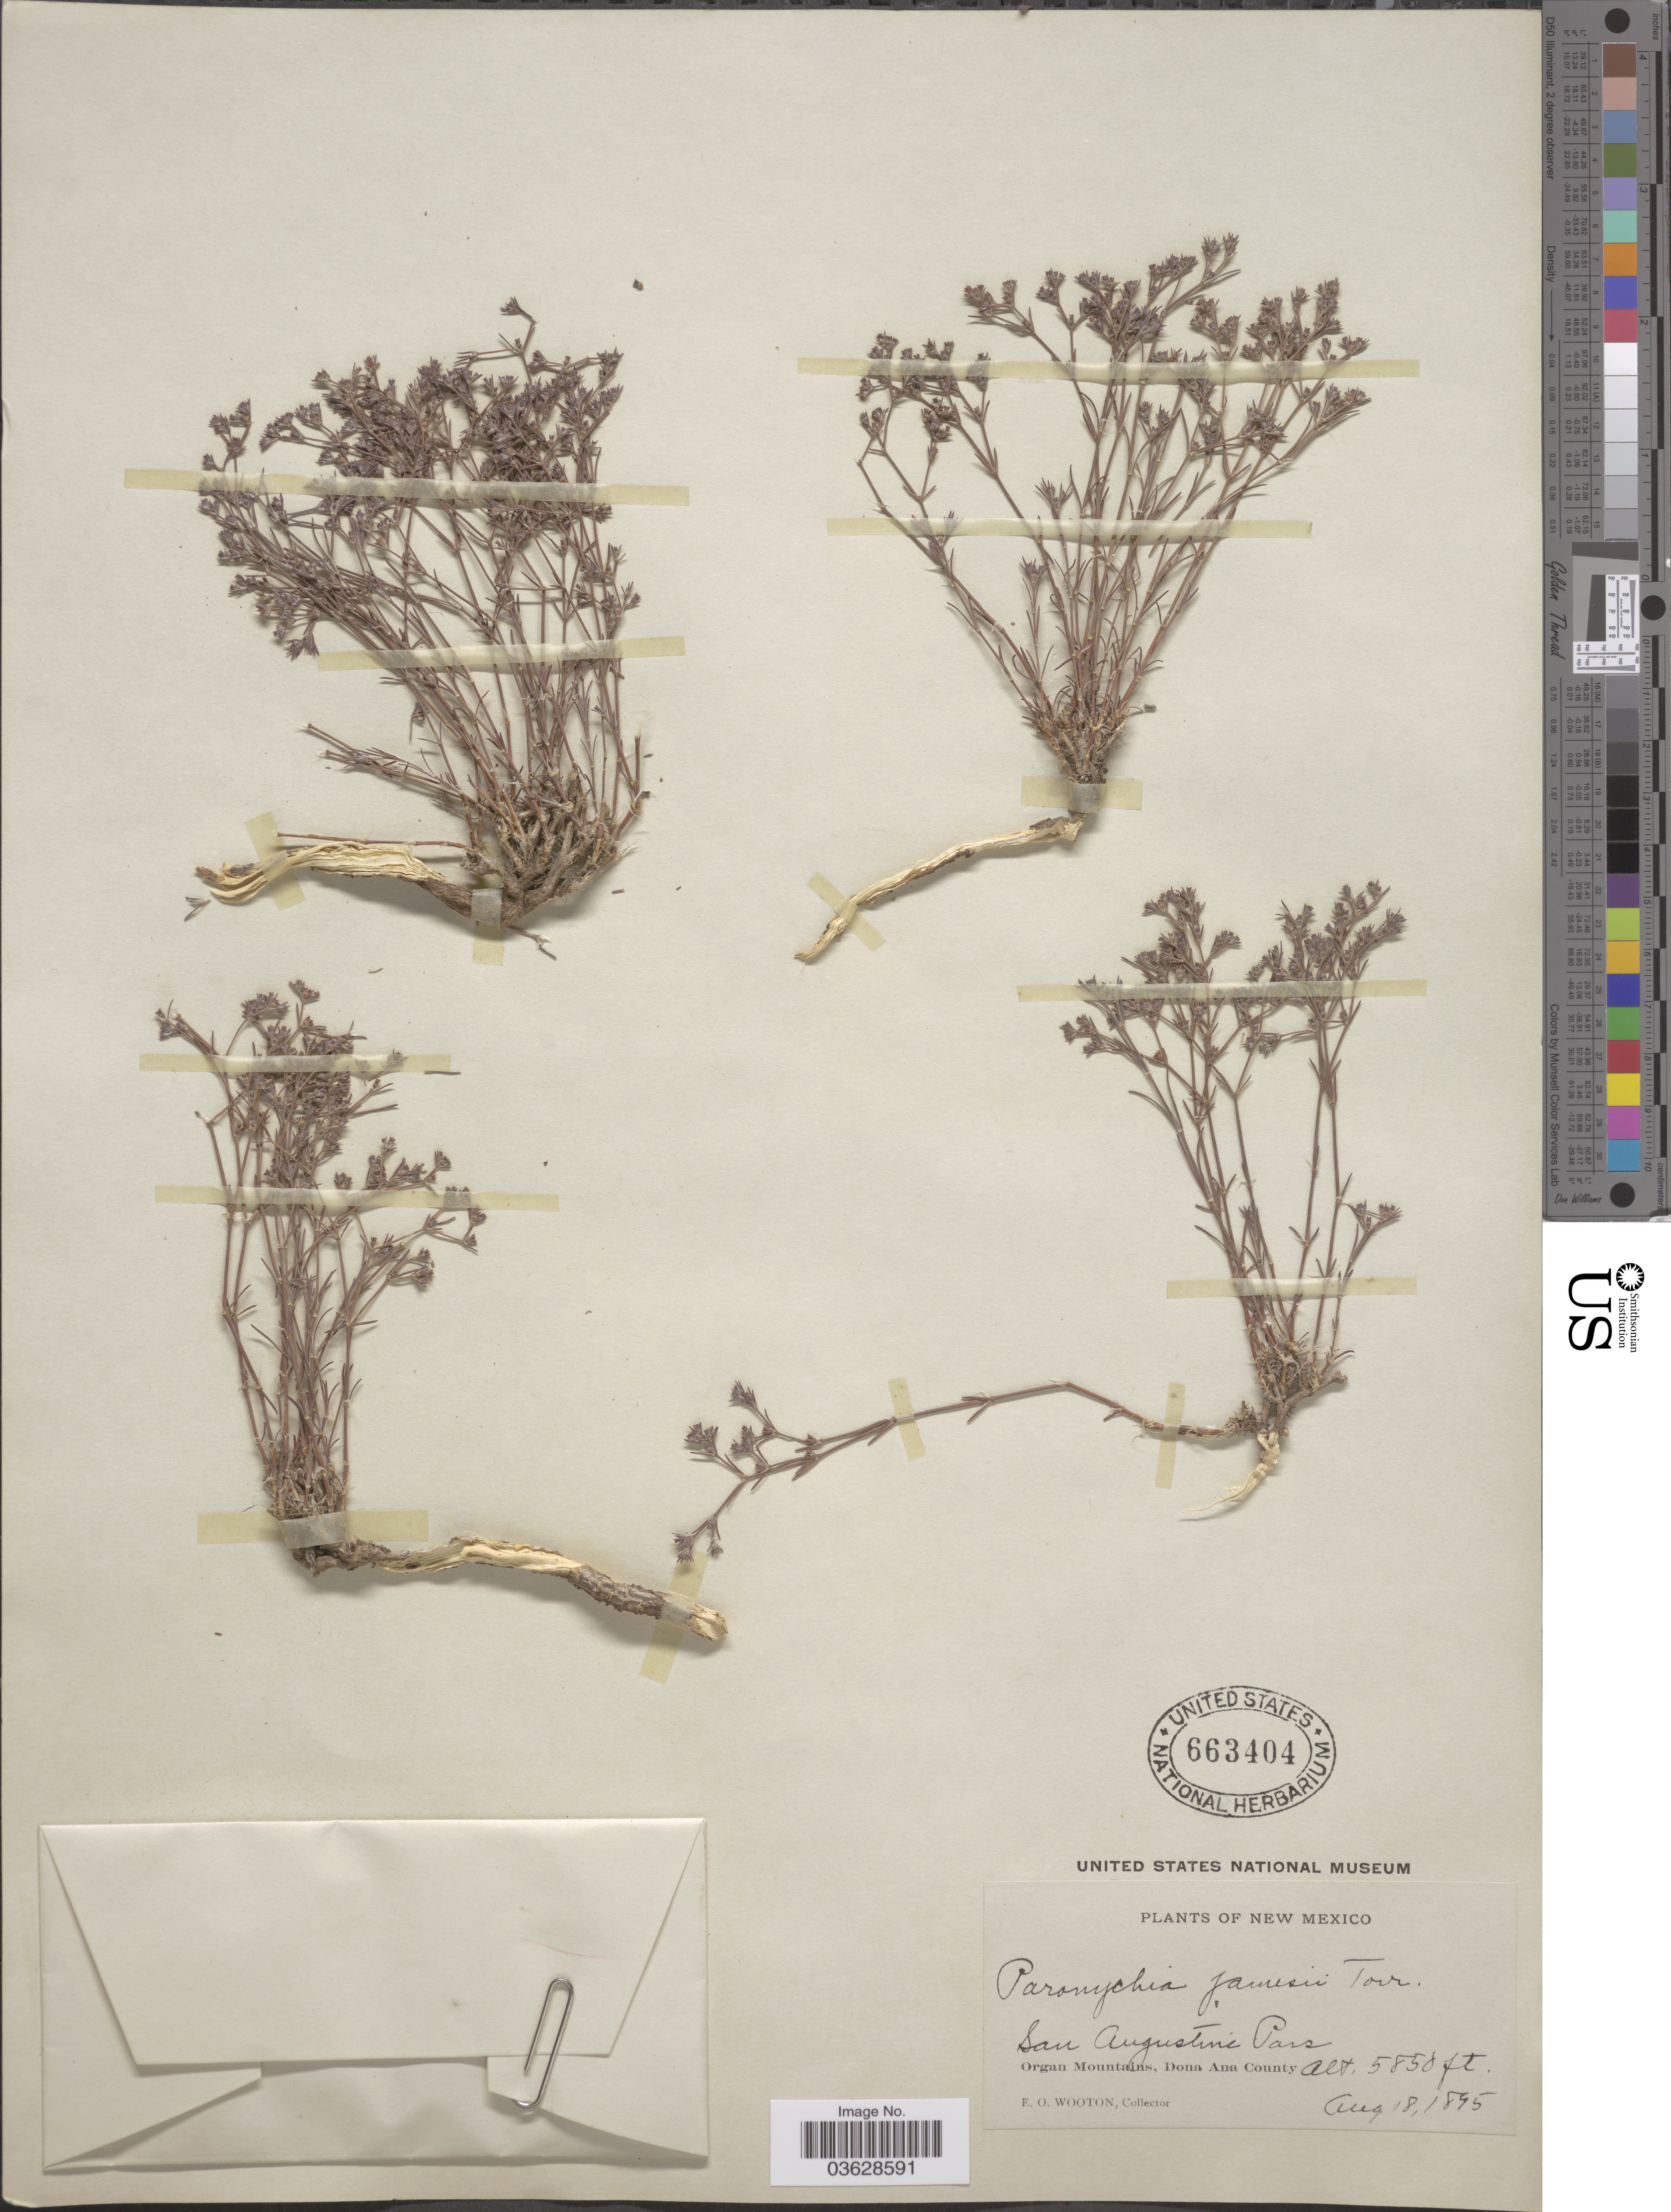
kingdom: Plantae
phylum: Tracheophyta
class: Magnoliopsida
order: Caryophyllales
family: Caryophyllaceae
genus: Paronychia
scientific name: Paronychia jamesii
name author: Torr. & A. Gray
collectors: E. O. Wooton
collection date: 1895-08-18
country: United States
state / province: New Mexico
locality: San Augustine Pass. Organ Mountains, Dona Ana County.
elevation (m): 1783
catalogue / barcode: US 663404